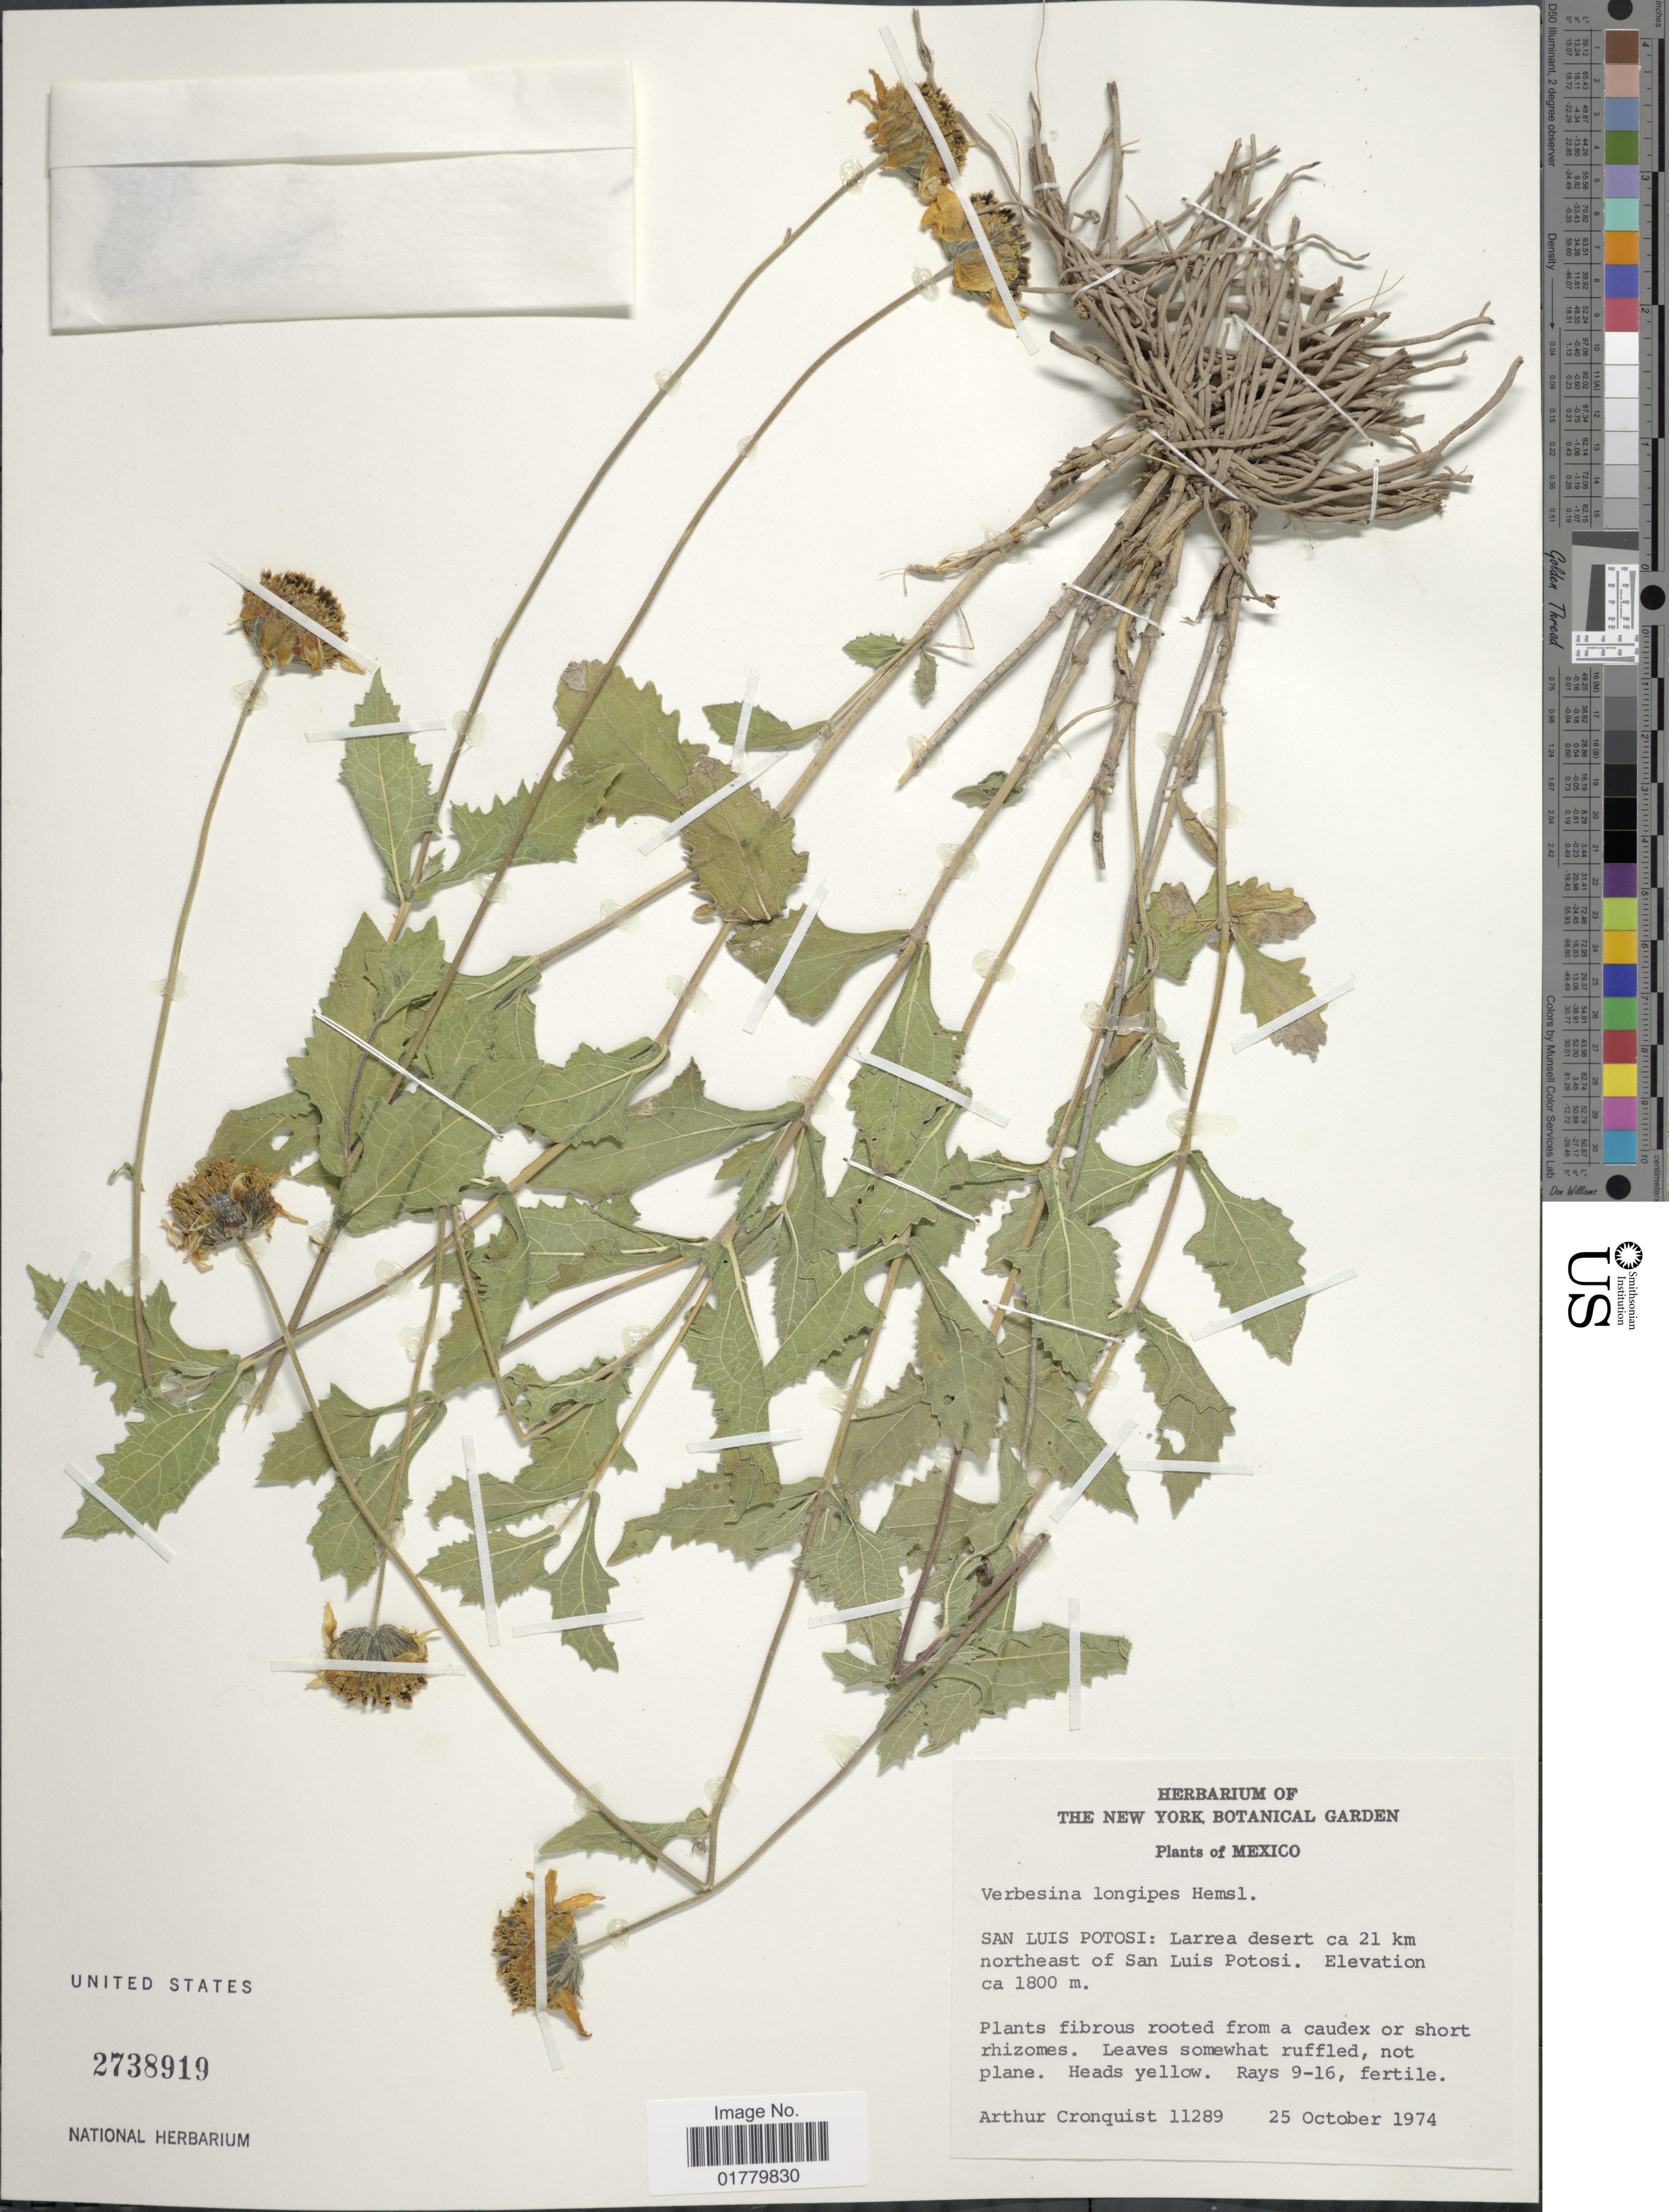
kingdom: Plantae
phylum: Tracheophyta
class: Magnoliopsida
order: Asterales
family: Asteraceae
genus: Verbesina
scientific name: Verbesina longipes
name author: Hemsl.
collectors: A. J. Cronquist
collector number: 11289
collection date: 1974-10-25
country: Mexico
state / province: San Luis Potosí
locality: San Luis Potosi: Larrea desert ca 21 km northeast of San Luis Potosi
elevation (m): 1800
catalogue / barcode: US 2738919